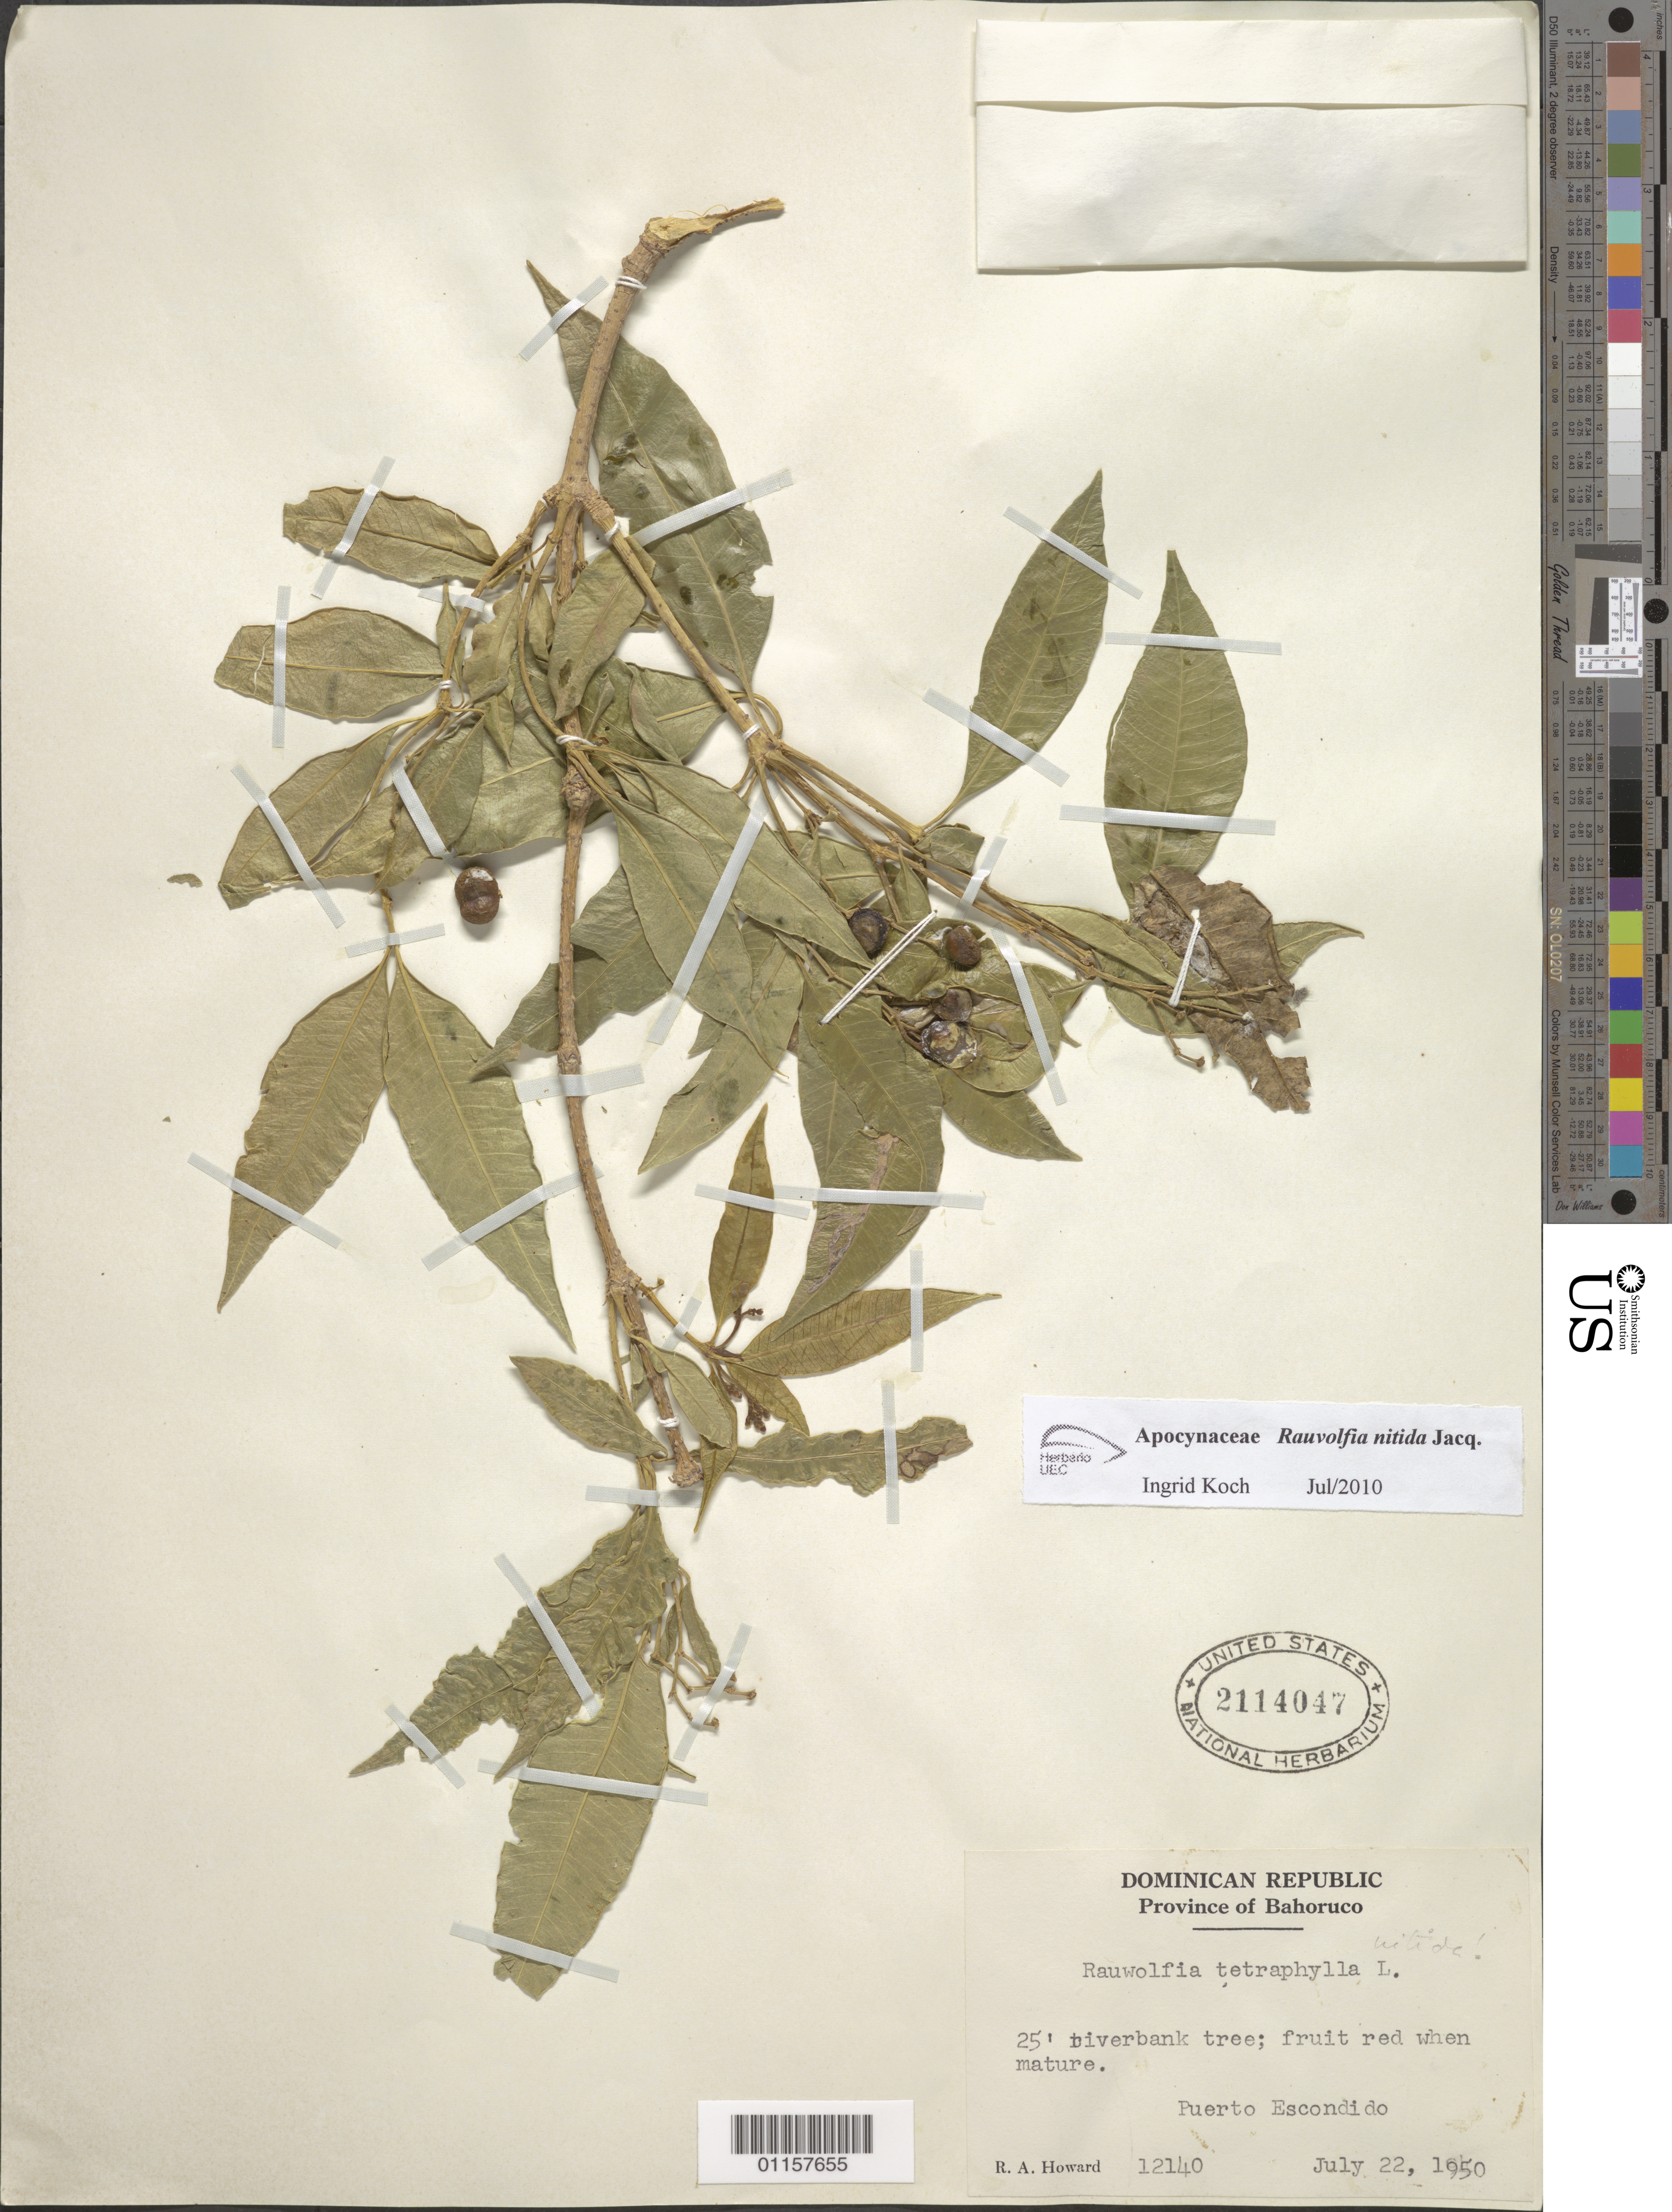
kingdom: Plantae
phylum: Tracheophyta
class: Magnoliopsida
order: Gentianales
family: Apocynaceae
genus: Rauvolfia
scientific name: Rauvolfia nitida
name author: Jacq.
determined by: Koch, I.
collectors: R. A. Howard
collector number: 12140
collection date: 1950-07-22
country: Dominican Republic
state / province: Baoruco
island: Hispaniola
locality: Puerto Escondido.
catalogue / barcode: US 2114047